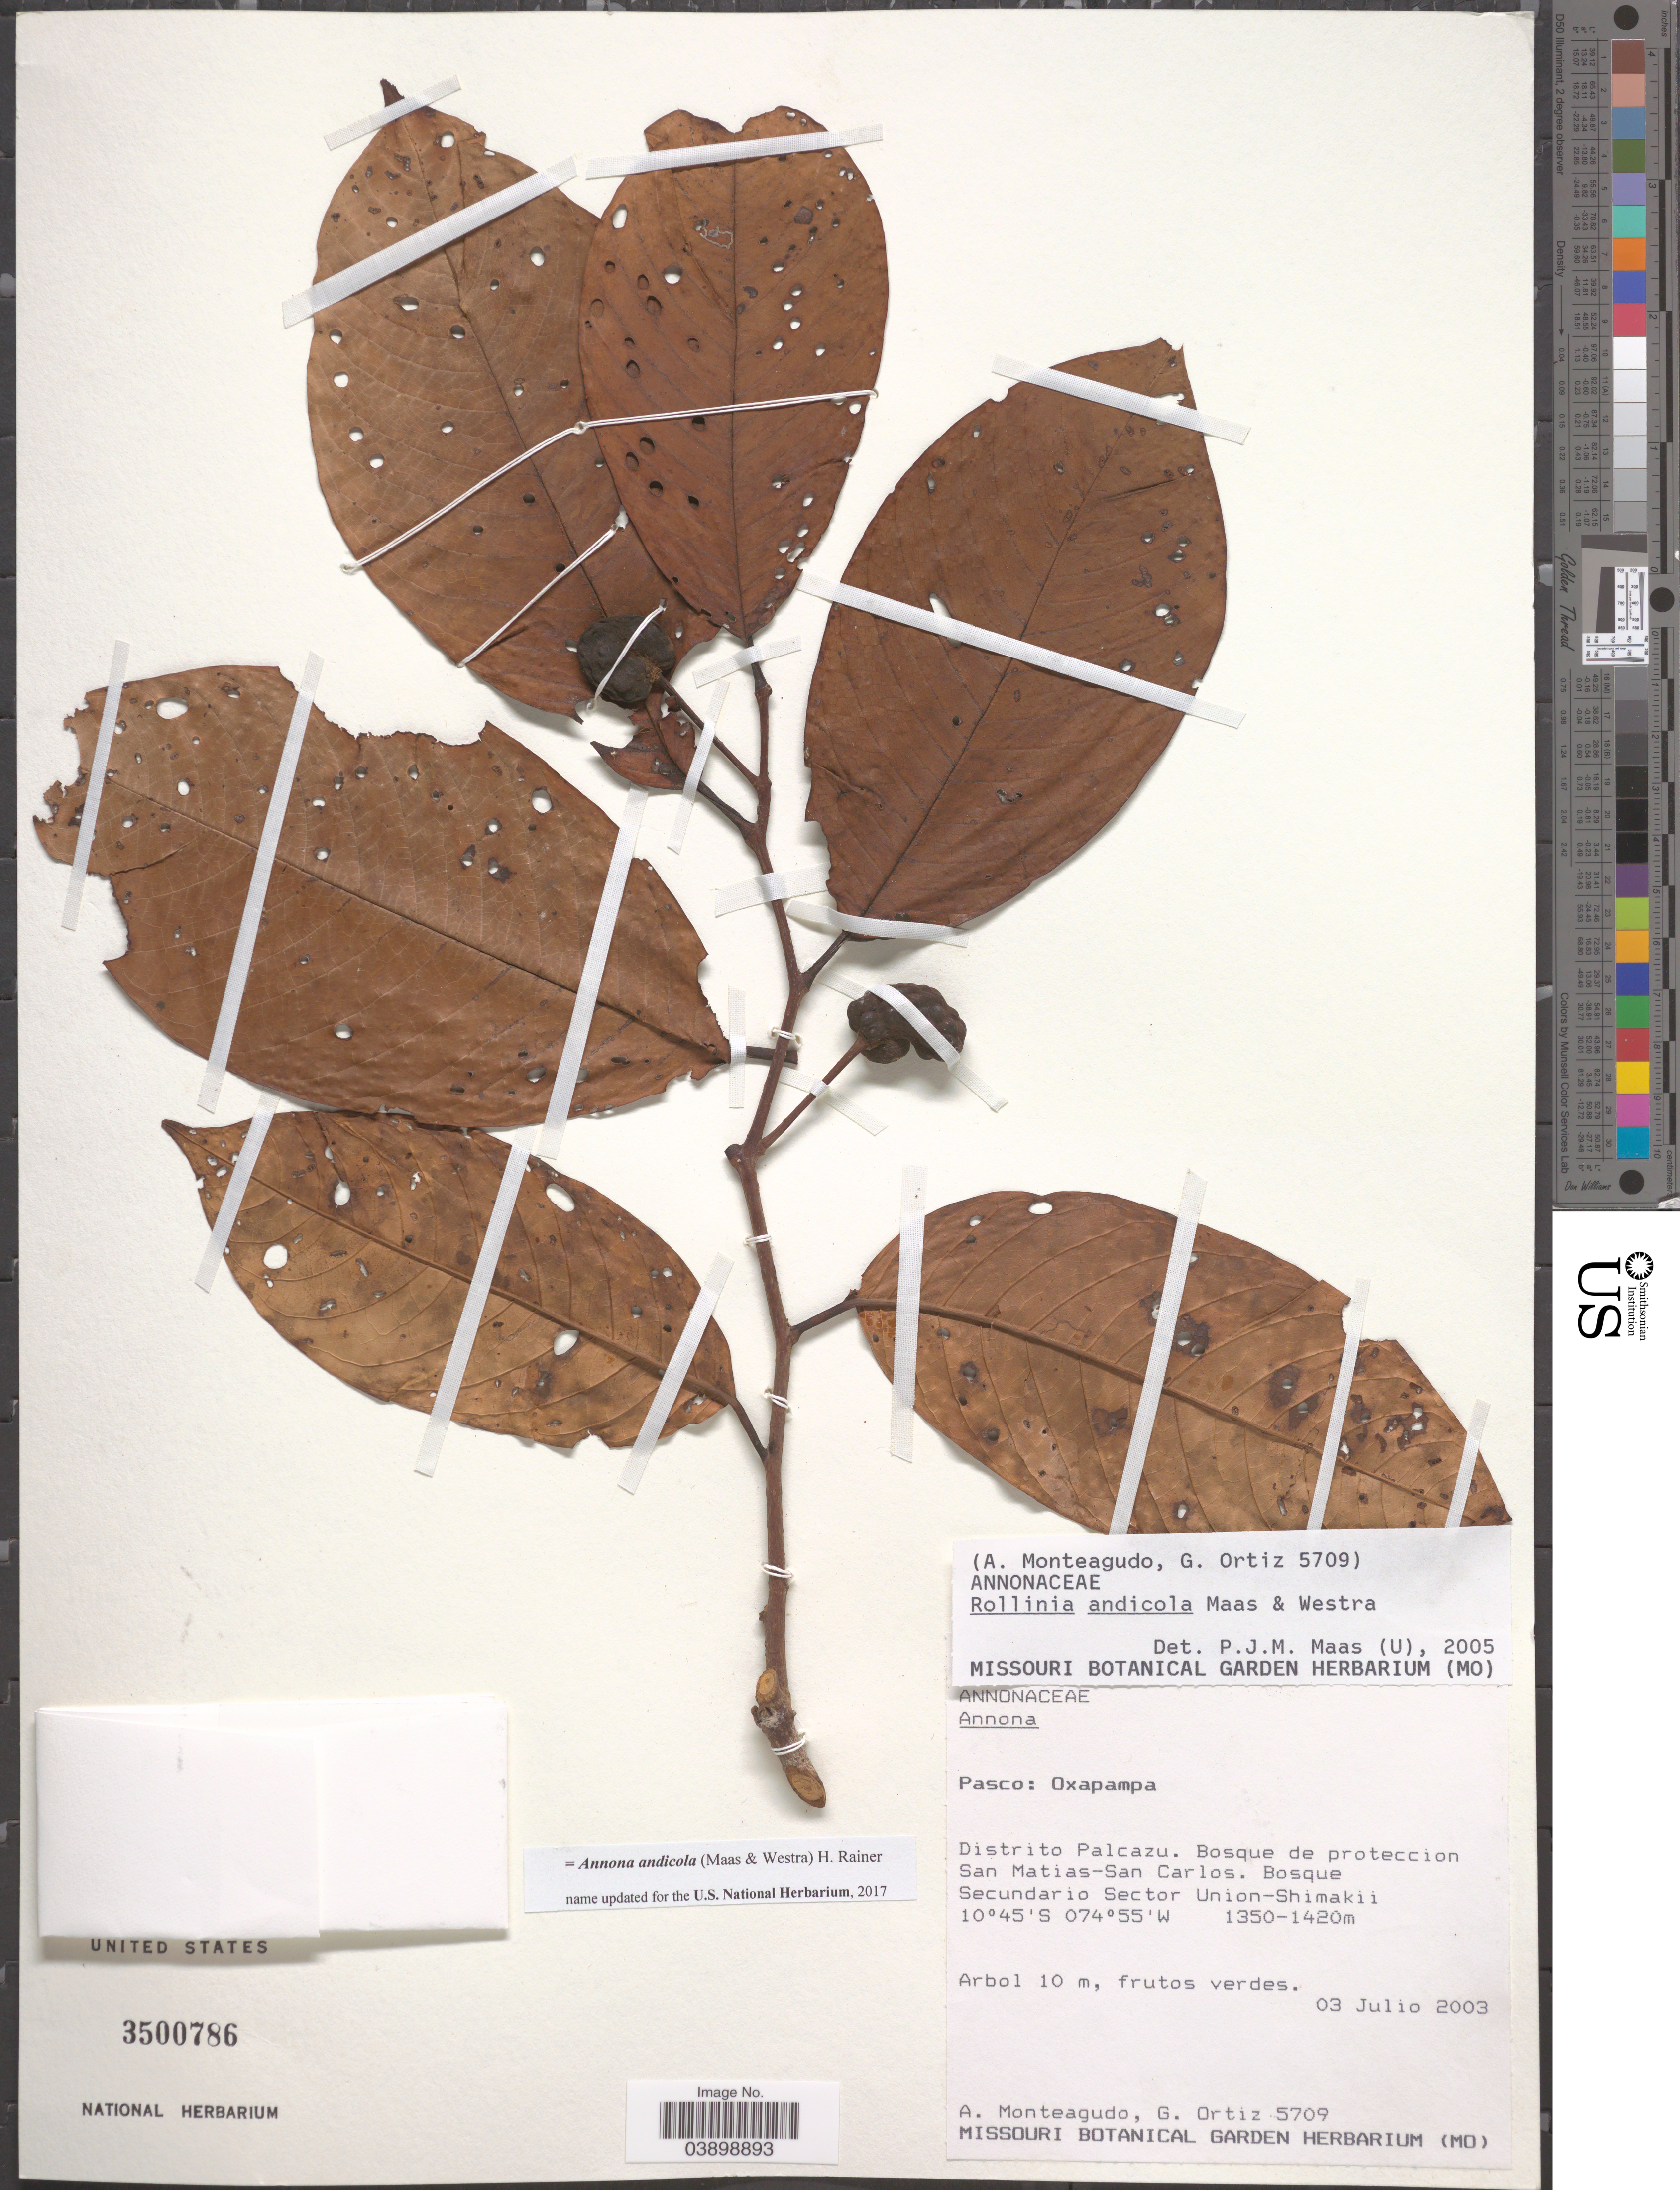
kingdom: Plantae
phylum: Tracheophyta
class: Magnoliopsida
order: Magnoliales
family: Annonaceae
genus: Annona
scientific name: Annona andicola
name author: (Maas & Westra) H. Rainer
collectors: A. Monteagudo & G. Ortiz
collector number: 5709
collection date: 2003-07-03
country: Peru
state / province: Pasco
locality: Oxapampa. Distrito Palcazu. Bosque de proteccion San Matias-San Carlos. Bosque Secundario Sector Union-Shimakii.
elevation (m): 1350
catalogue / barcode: US 3500786